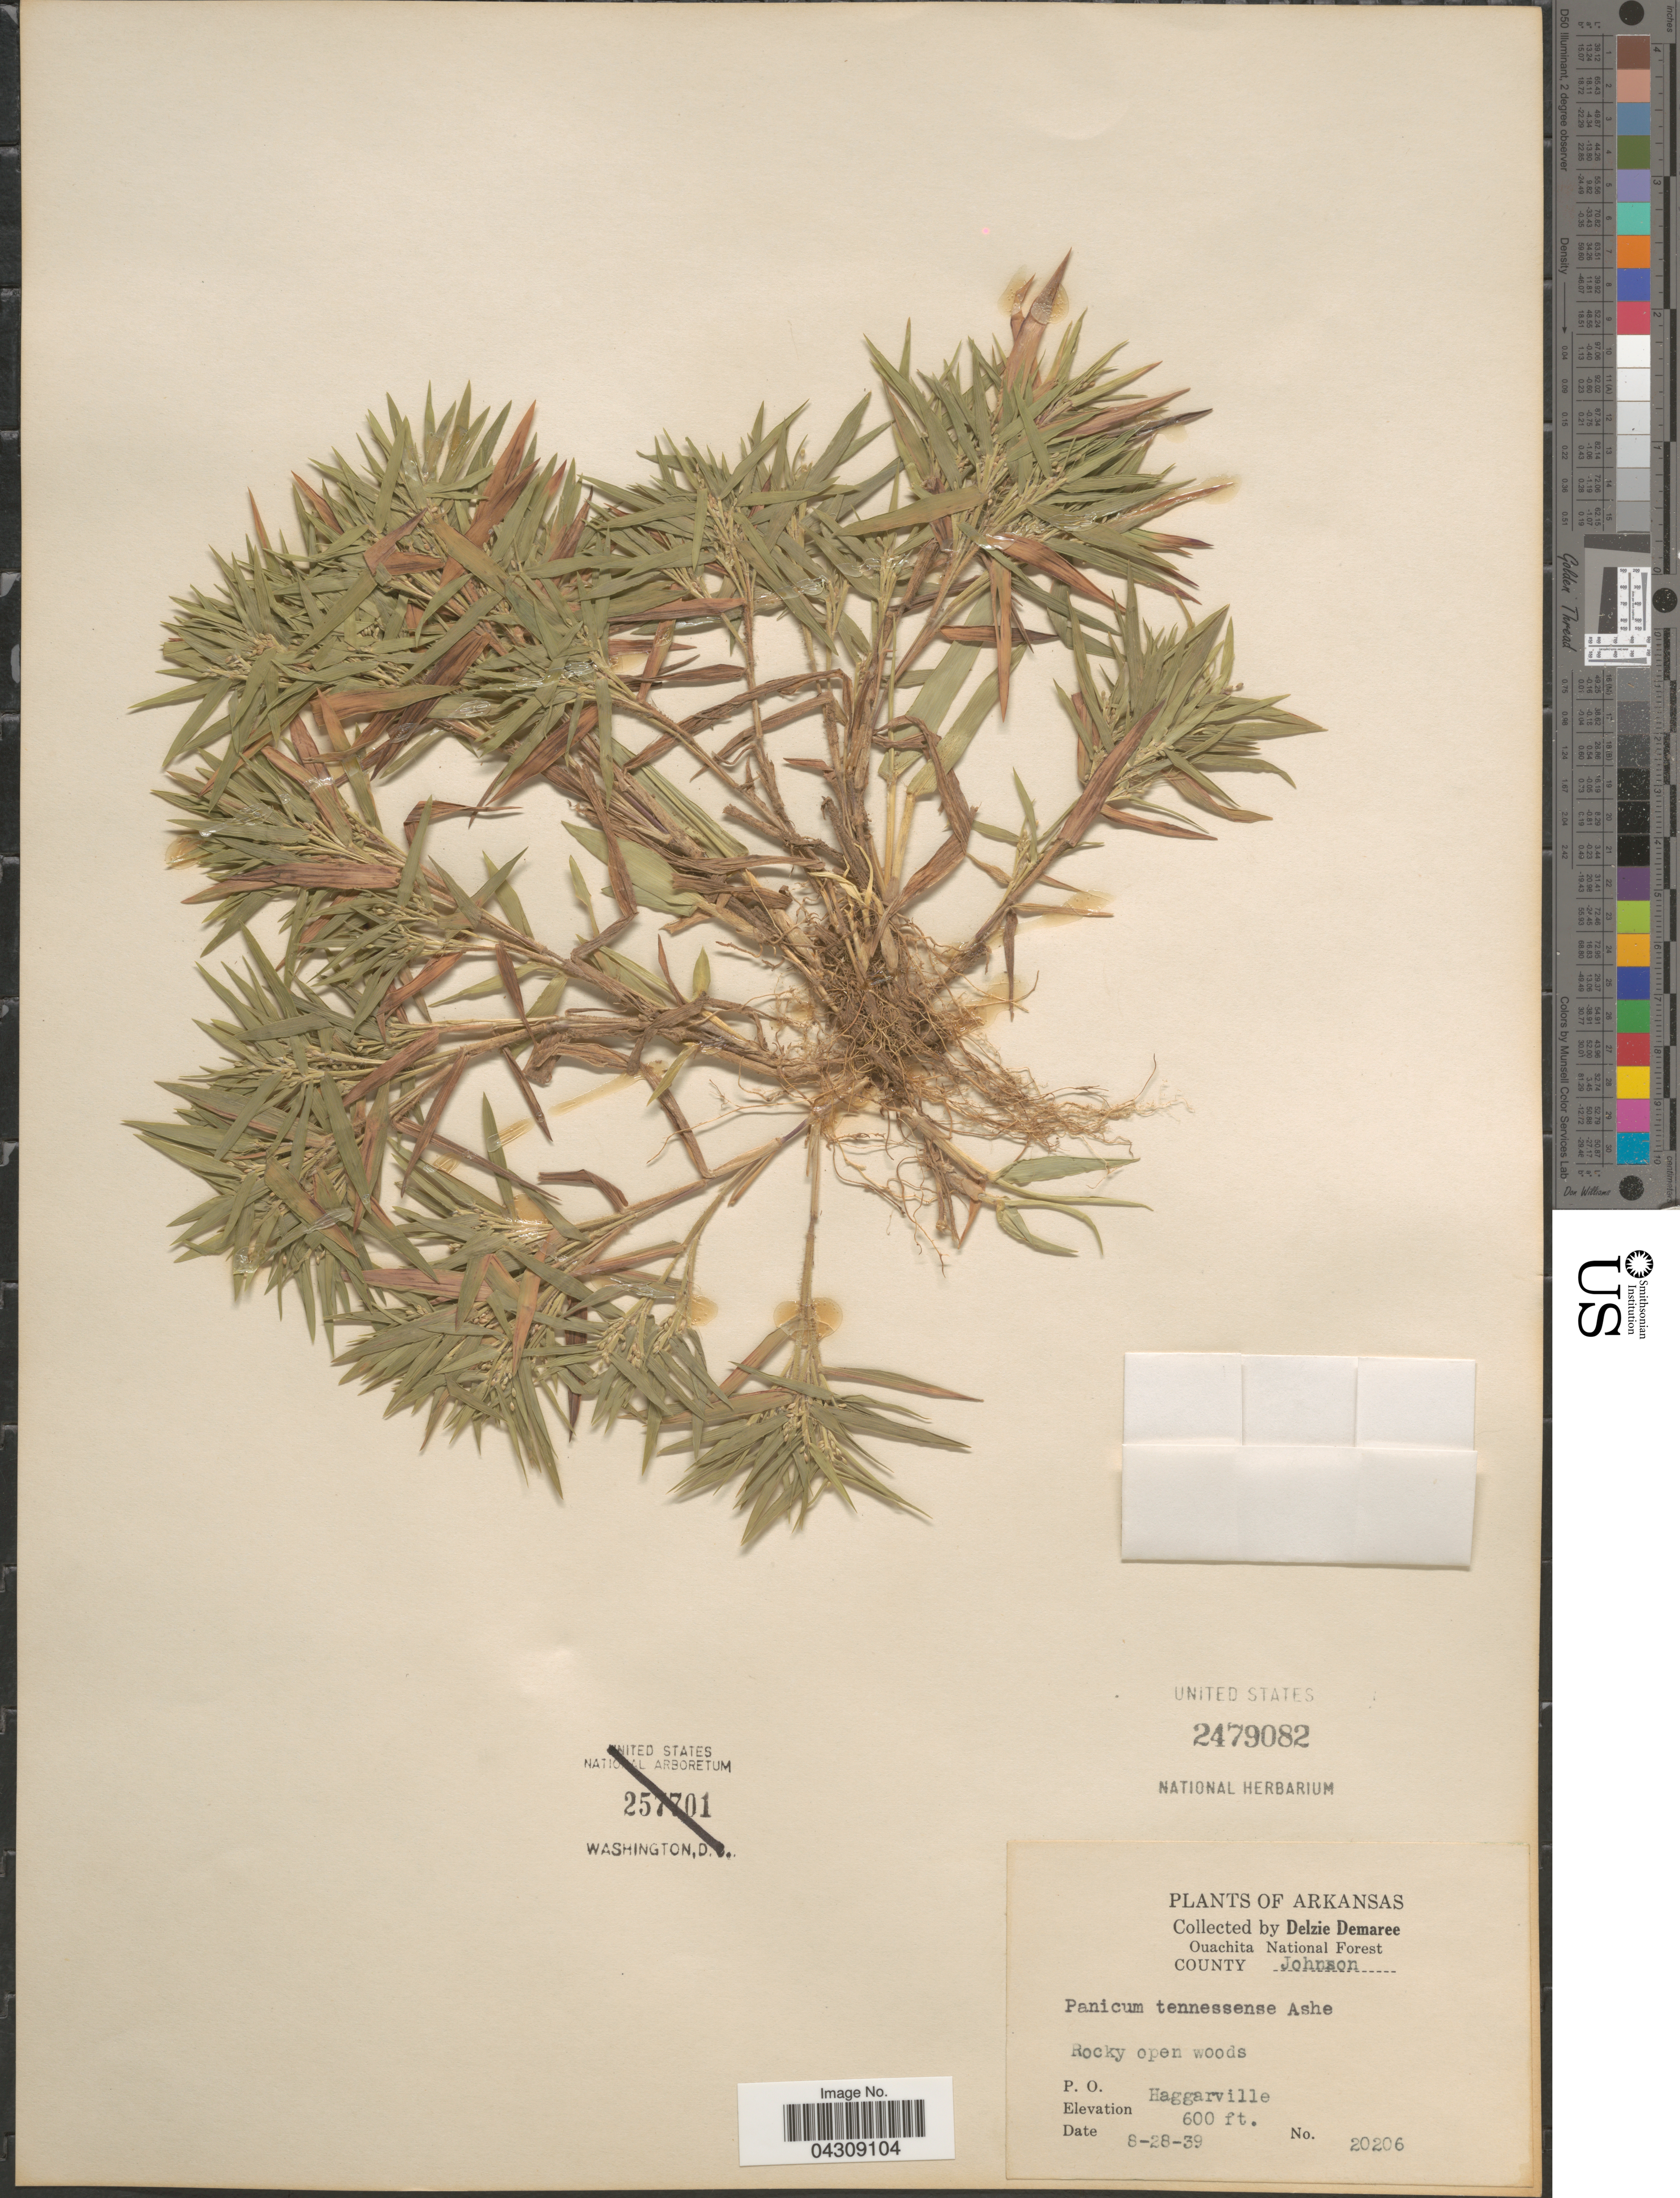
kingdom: Plantae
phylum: Tracheophyta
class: Liliopsida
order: Poales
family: Poaceae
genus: Dichanthelium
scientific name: Dichanthelium acuminatum var. acuminatum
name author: (Sw.) Gould & C.A. Clark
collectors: D. Demaree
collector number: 20206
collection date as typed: Transcribed d/m/y: 28/8/39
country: United States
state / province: Arkansas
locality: Ouachita National Forest. County Johnson. P. O. Haggarville.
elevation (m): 183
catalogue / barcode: US 2479082